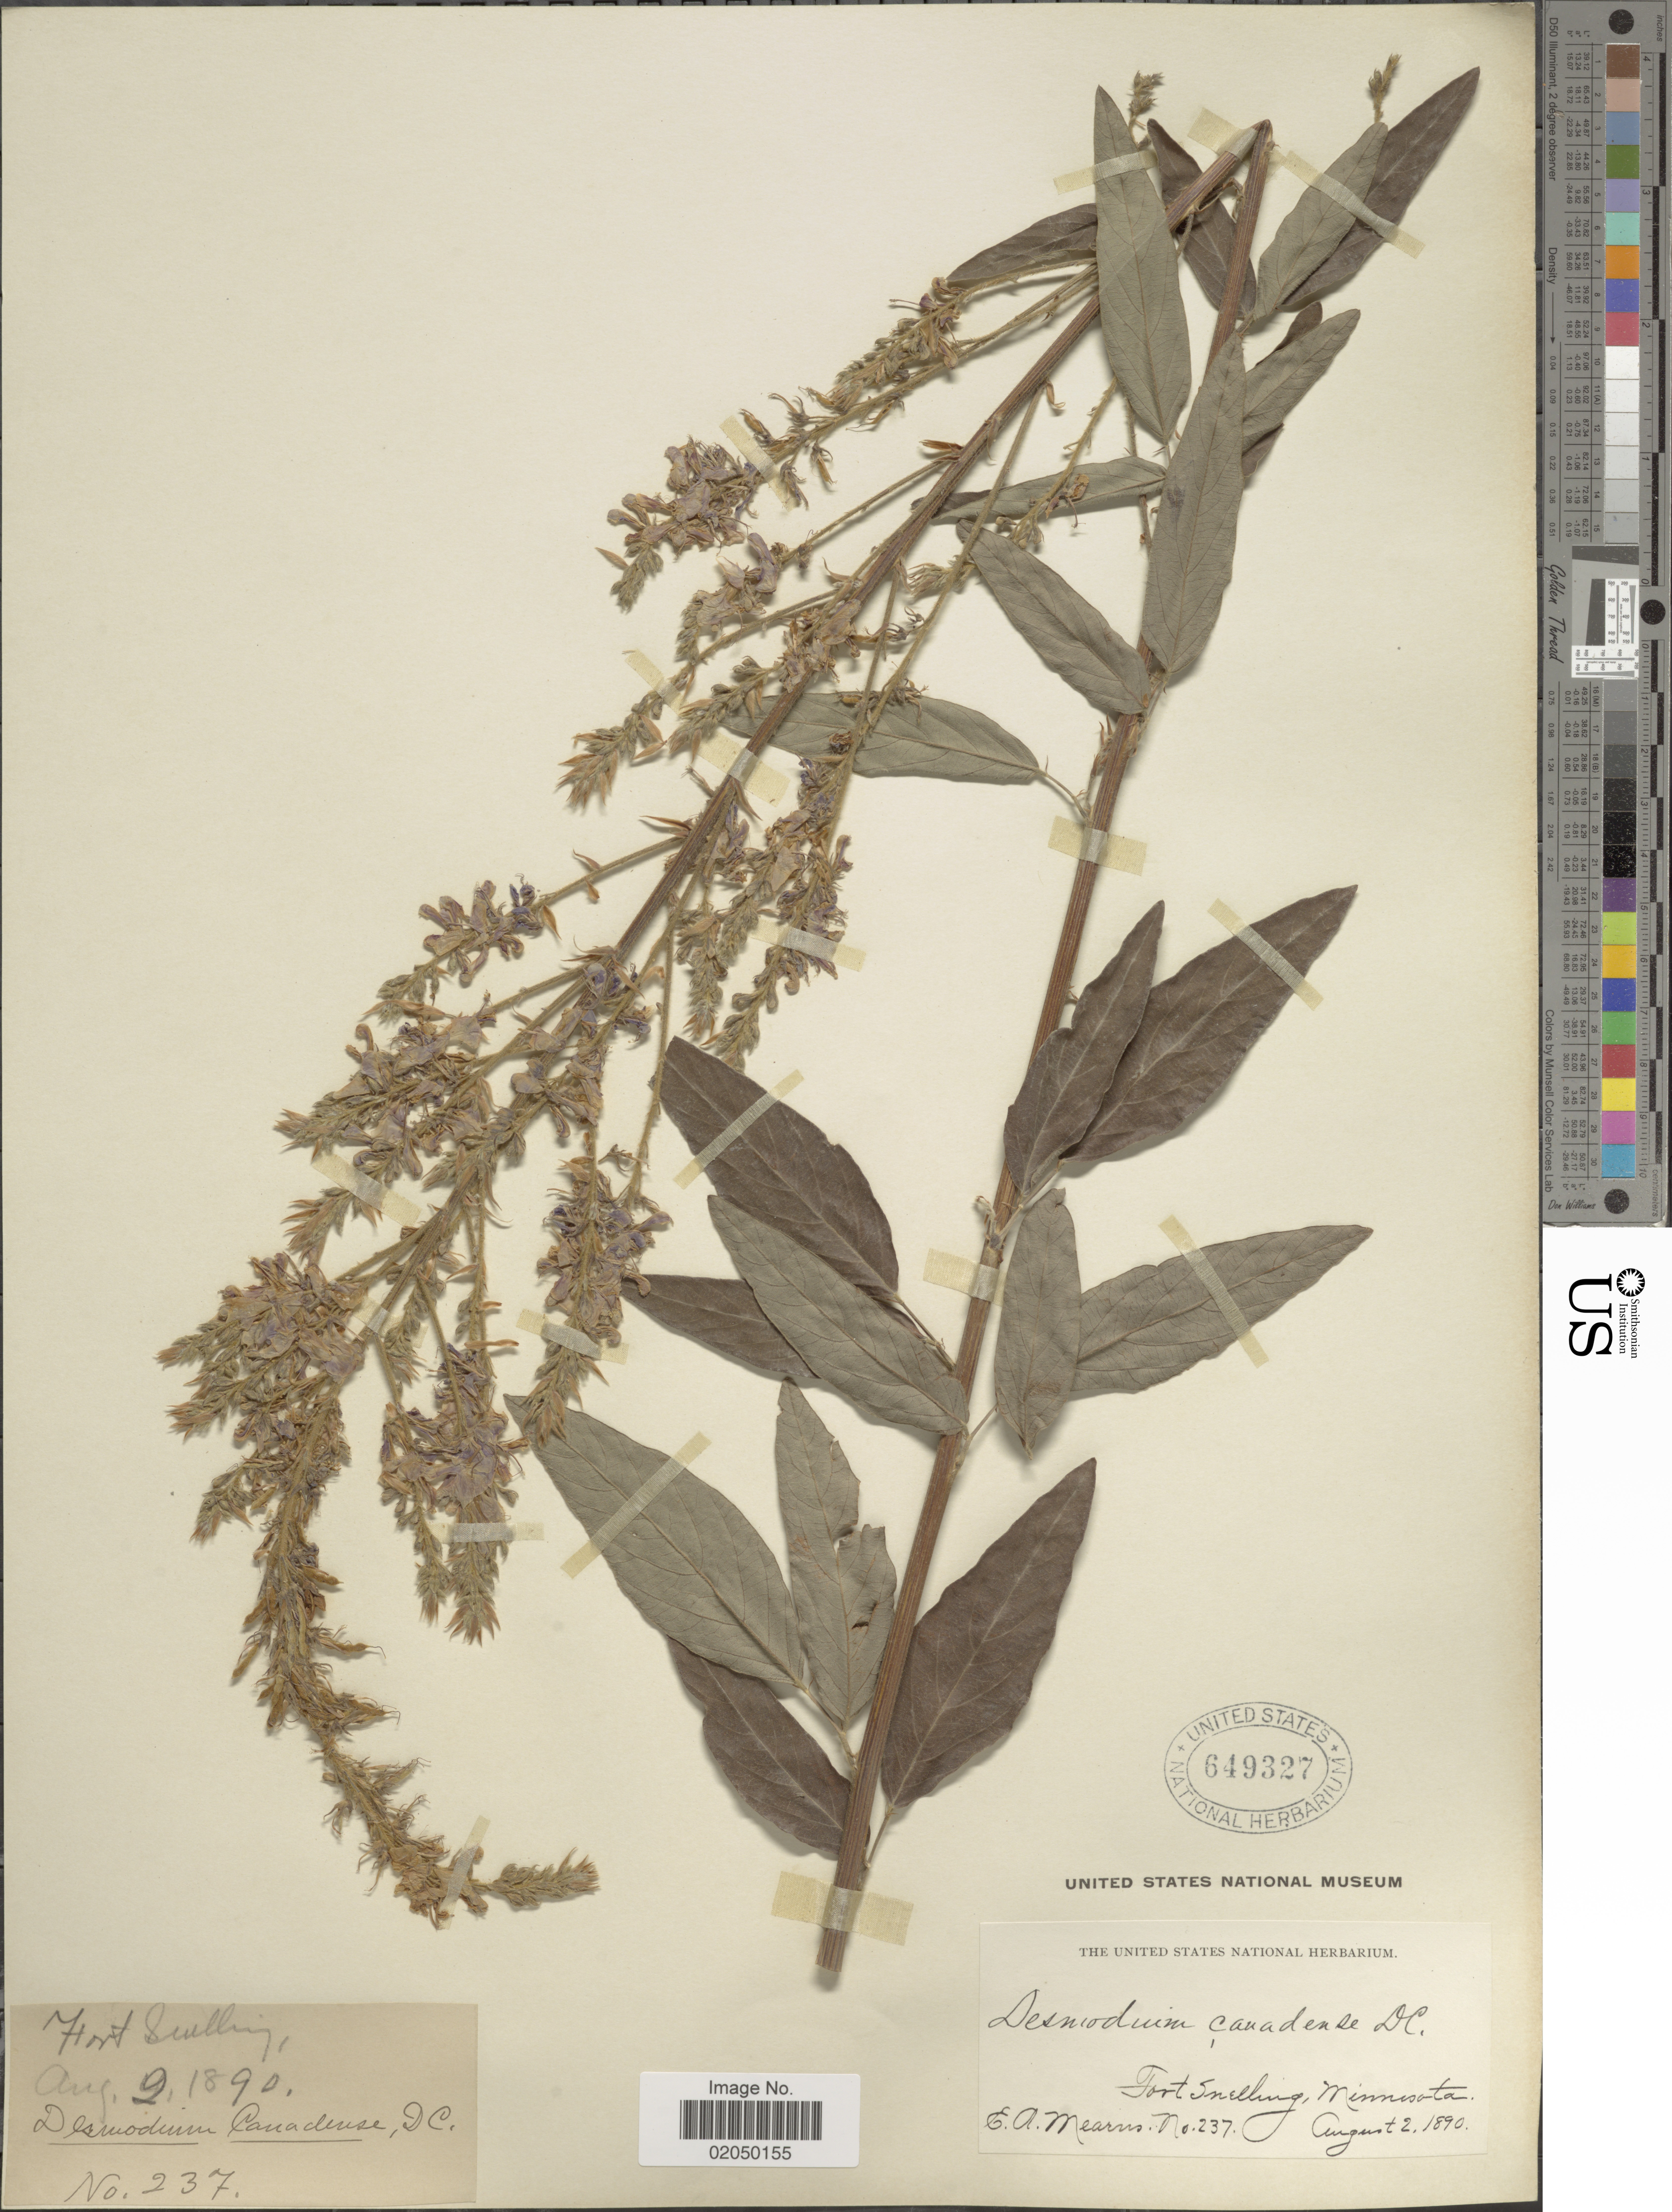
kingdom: Plantae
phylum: Tracheophyta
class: Magnoliopsida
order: Fabales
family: Fabaceae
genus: Desmodium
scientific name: Desmodium canadense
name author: (L.) DC.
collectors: E. A. Mearns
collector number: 237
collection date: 1889-08-12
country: United States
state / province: Minnesota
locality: Fort Snelling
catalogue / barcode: US 649327